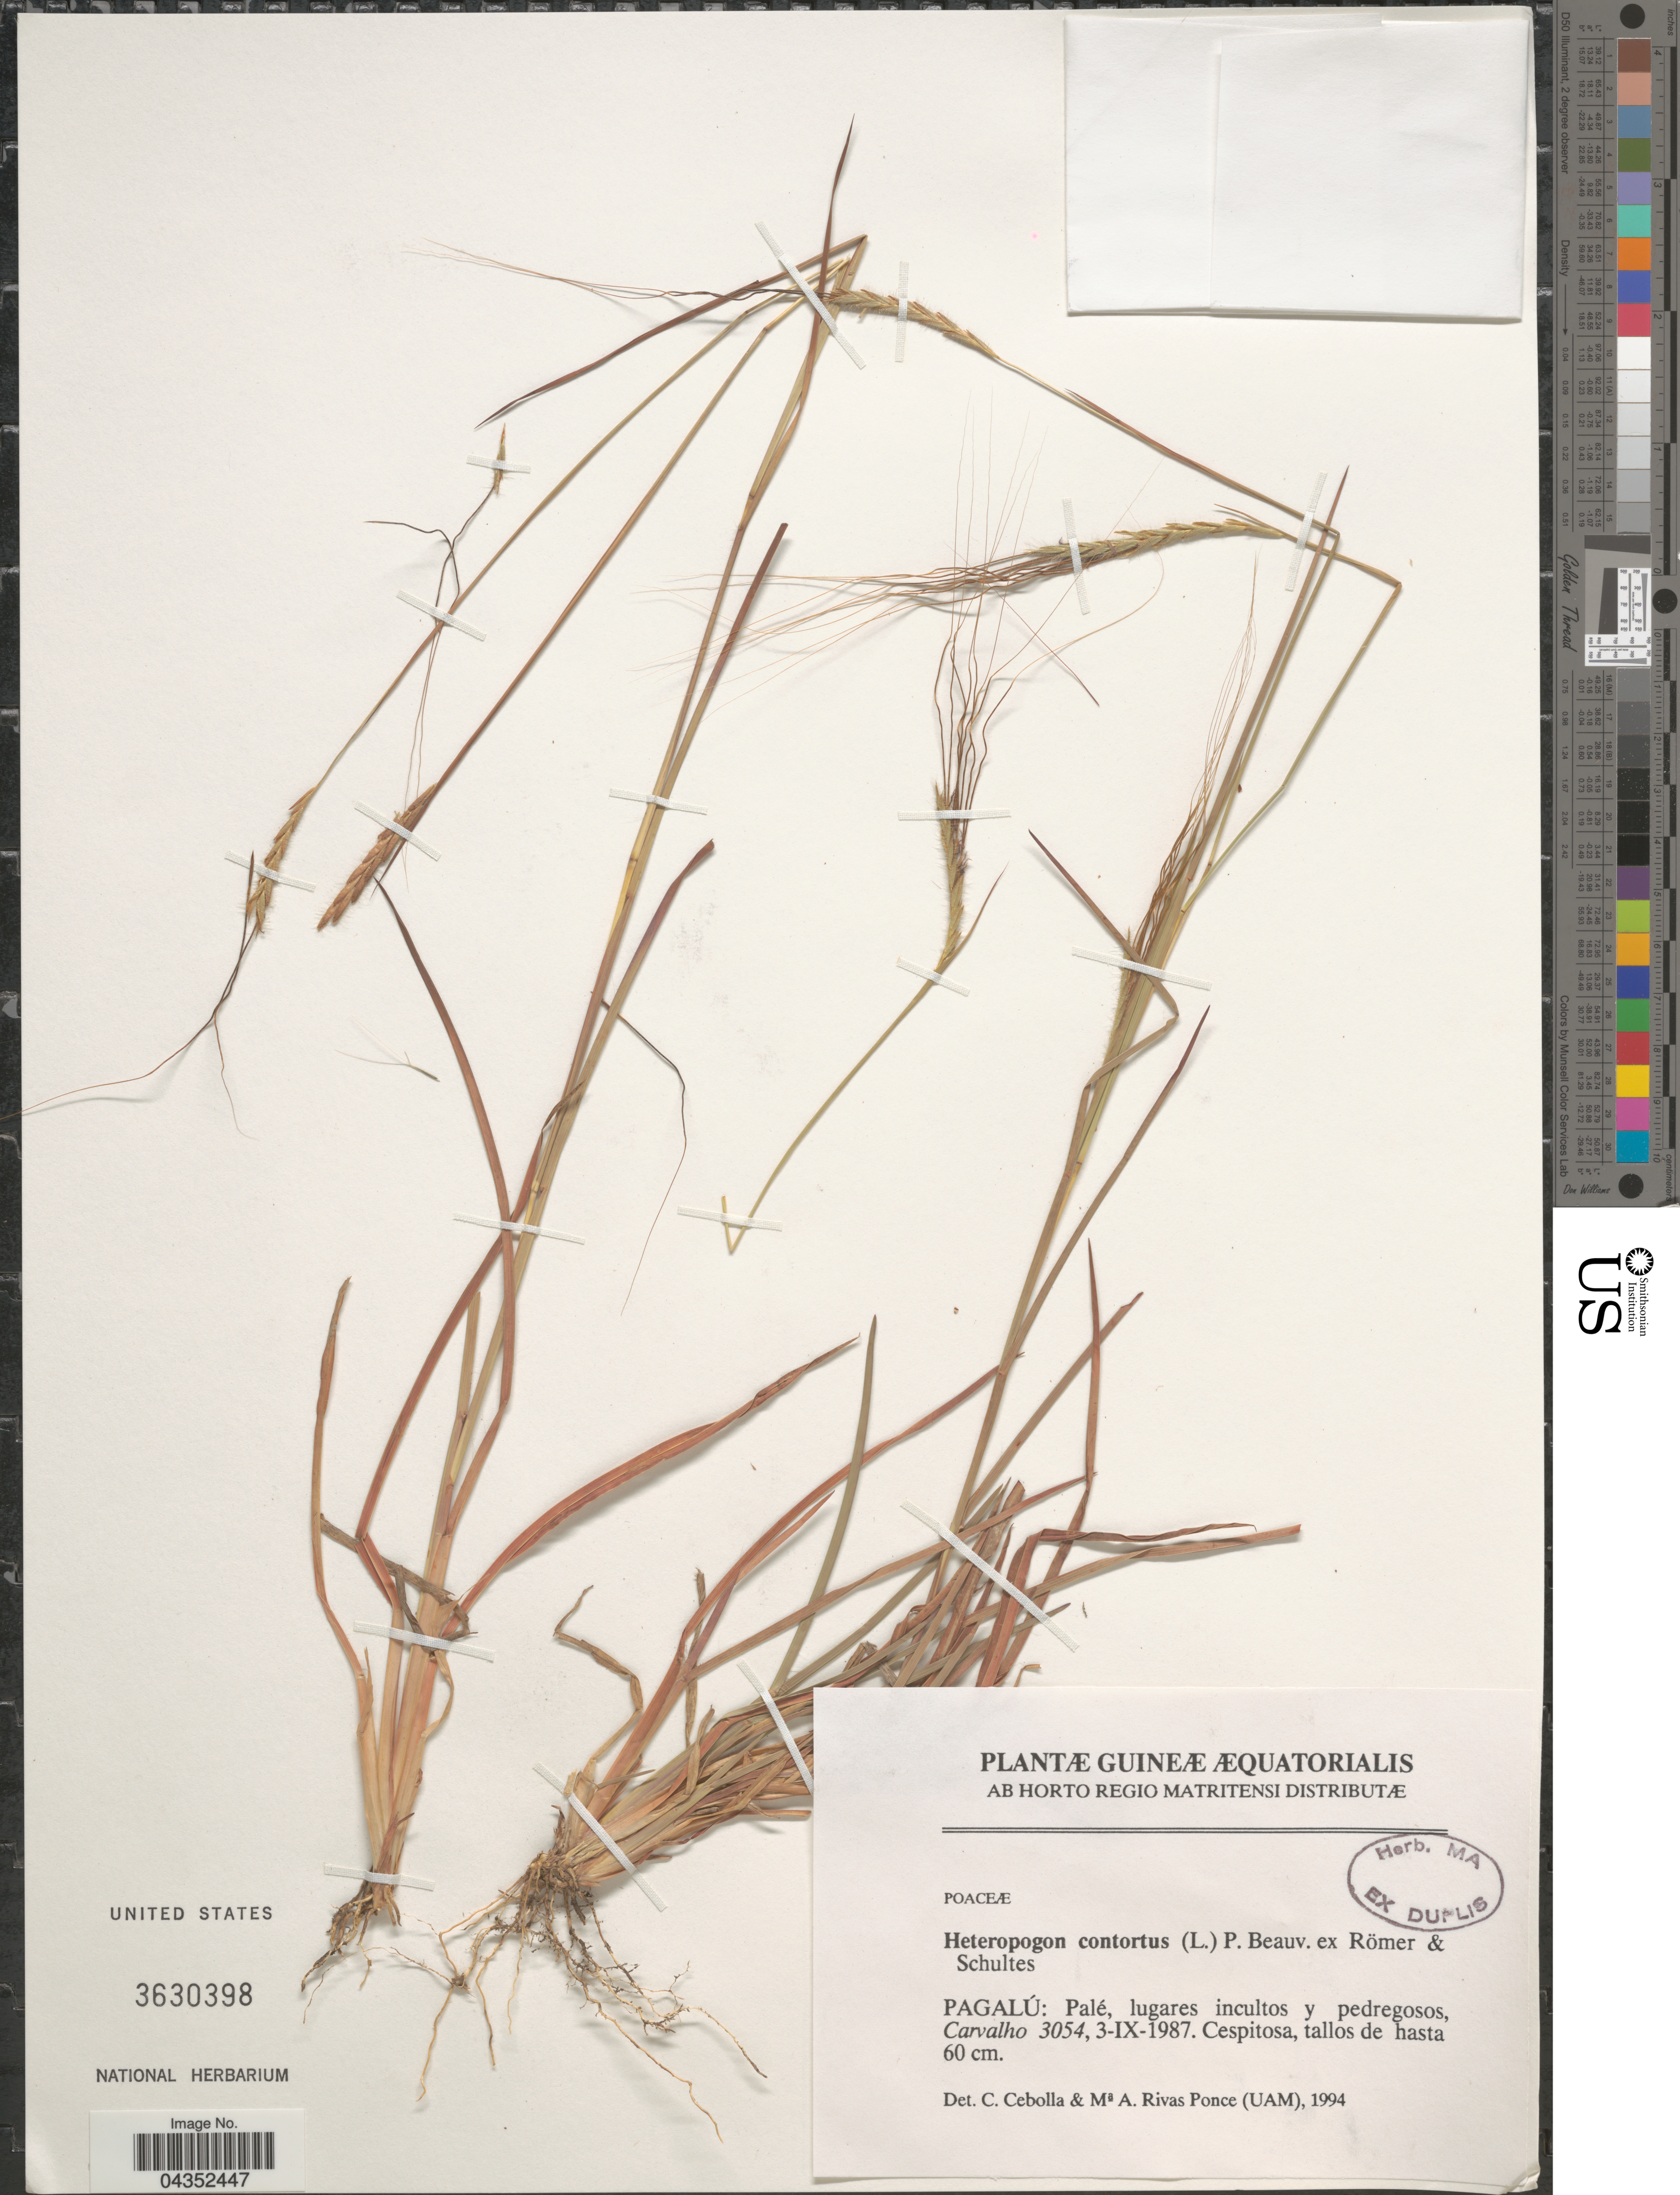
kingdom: Plantae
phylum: Tracheophyta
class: Liliopsida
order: Poales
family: Poaceae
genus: Heteropogon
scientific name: Heteropogon contortus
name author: (L.) P. Beauv. ex Roem. & Schult.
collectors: Carvalho, --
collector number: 3054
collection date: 1987-09-03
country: Equatorial Guinea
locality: Pagalú: Palé, lugares incultos y pedregosos.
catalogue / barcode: US 3630398